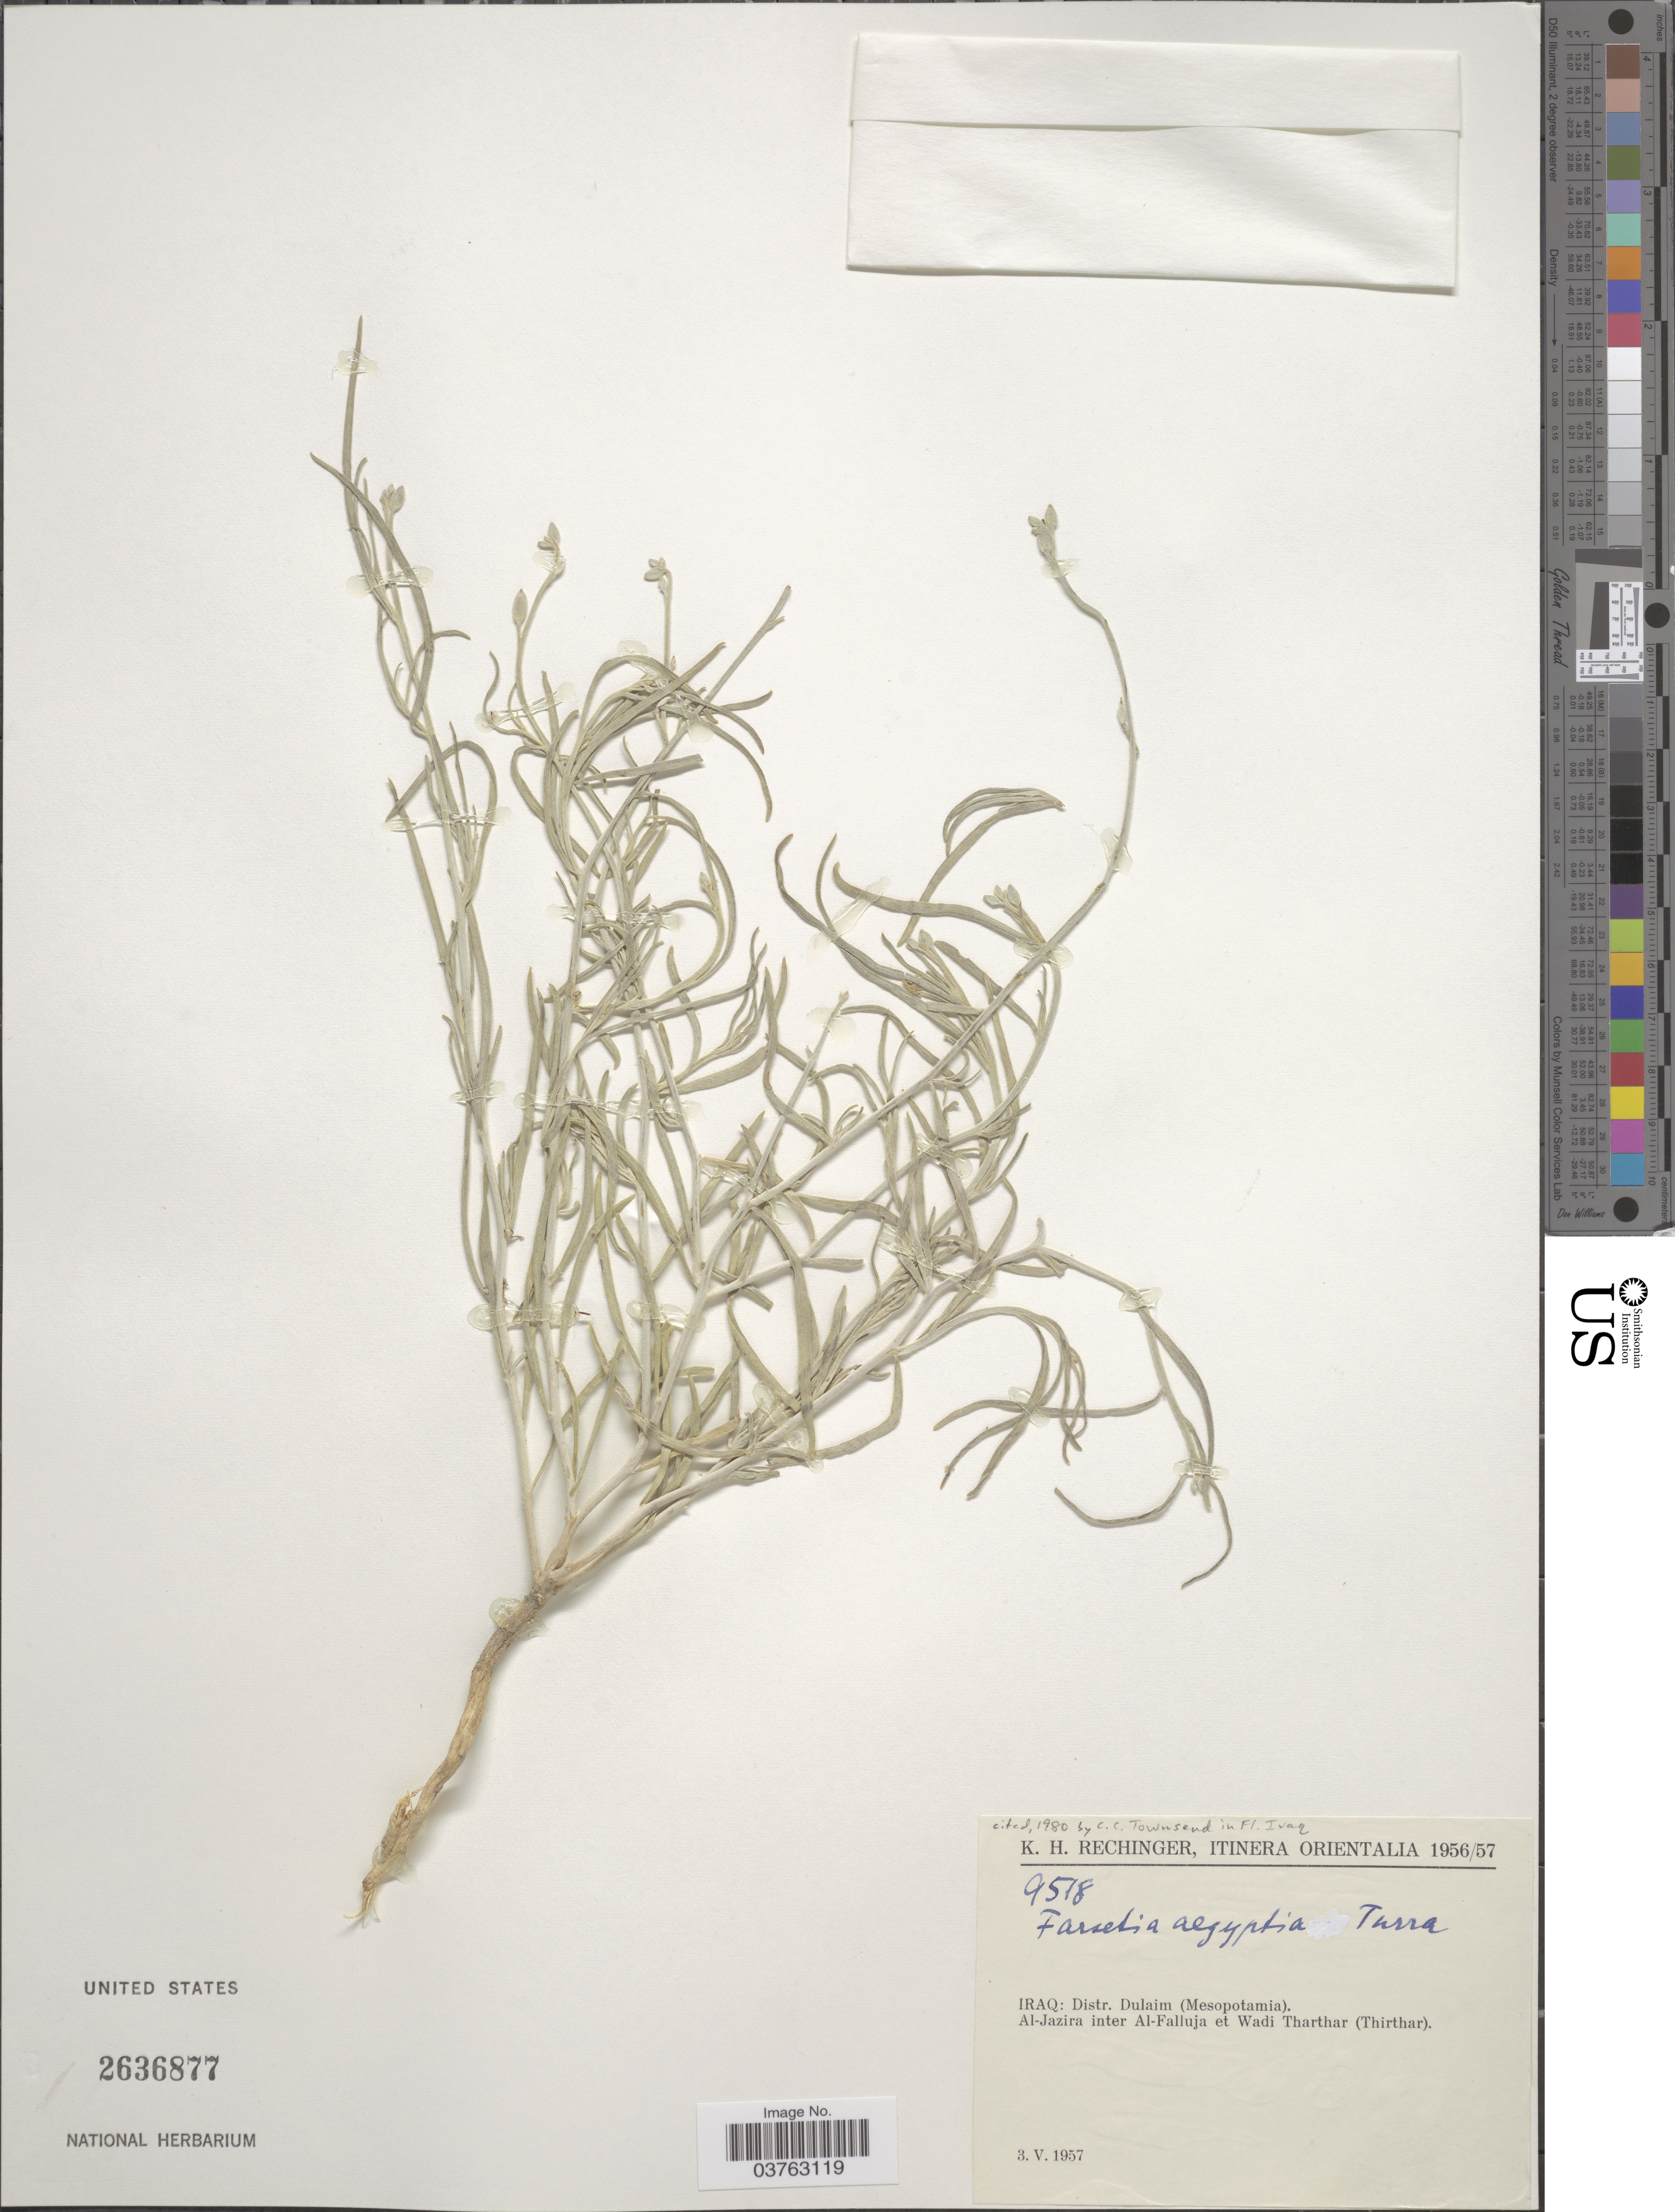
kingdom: Plantae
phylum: Tracheophyta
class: Magnoliopsida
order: Brassicales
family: Brassicaceae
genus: Farsetia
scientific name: Farsetia aegyptia subsp. aegyptia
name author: Turra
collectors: K. H. Rechinger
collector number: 9518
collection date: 1957-05-03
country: Iraq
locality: Itinera Orientalia. Distr. Dulaim (Mesopotamia). Al-Jazira inter Al-Falluja et Wadi Tharthar (Thirthar).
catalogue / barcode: US 2636877